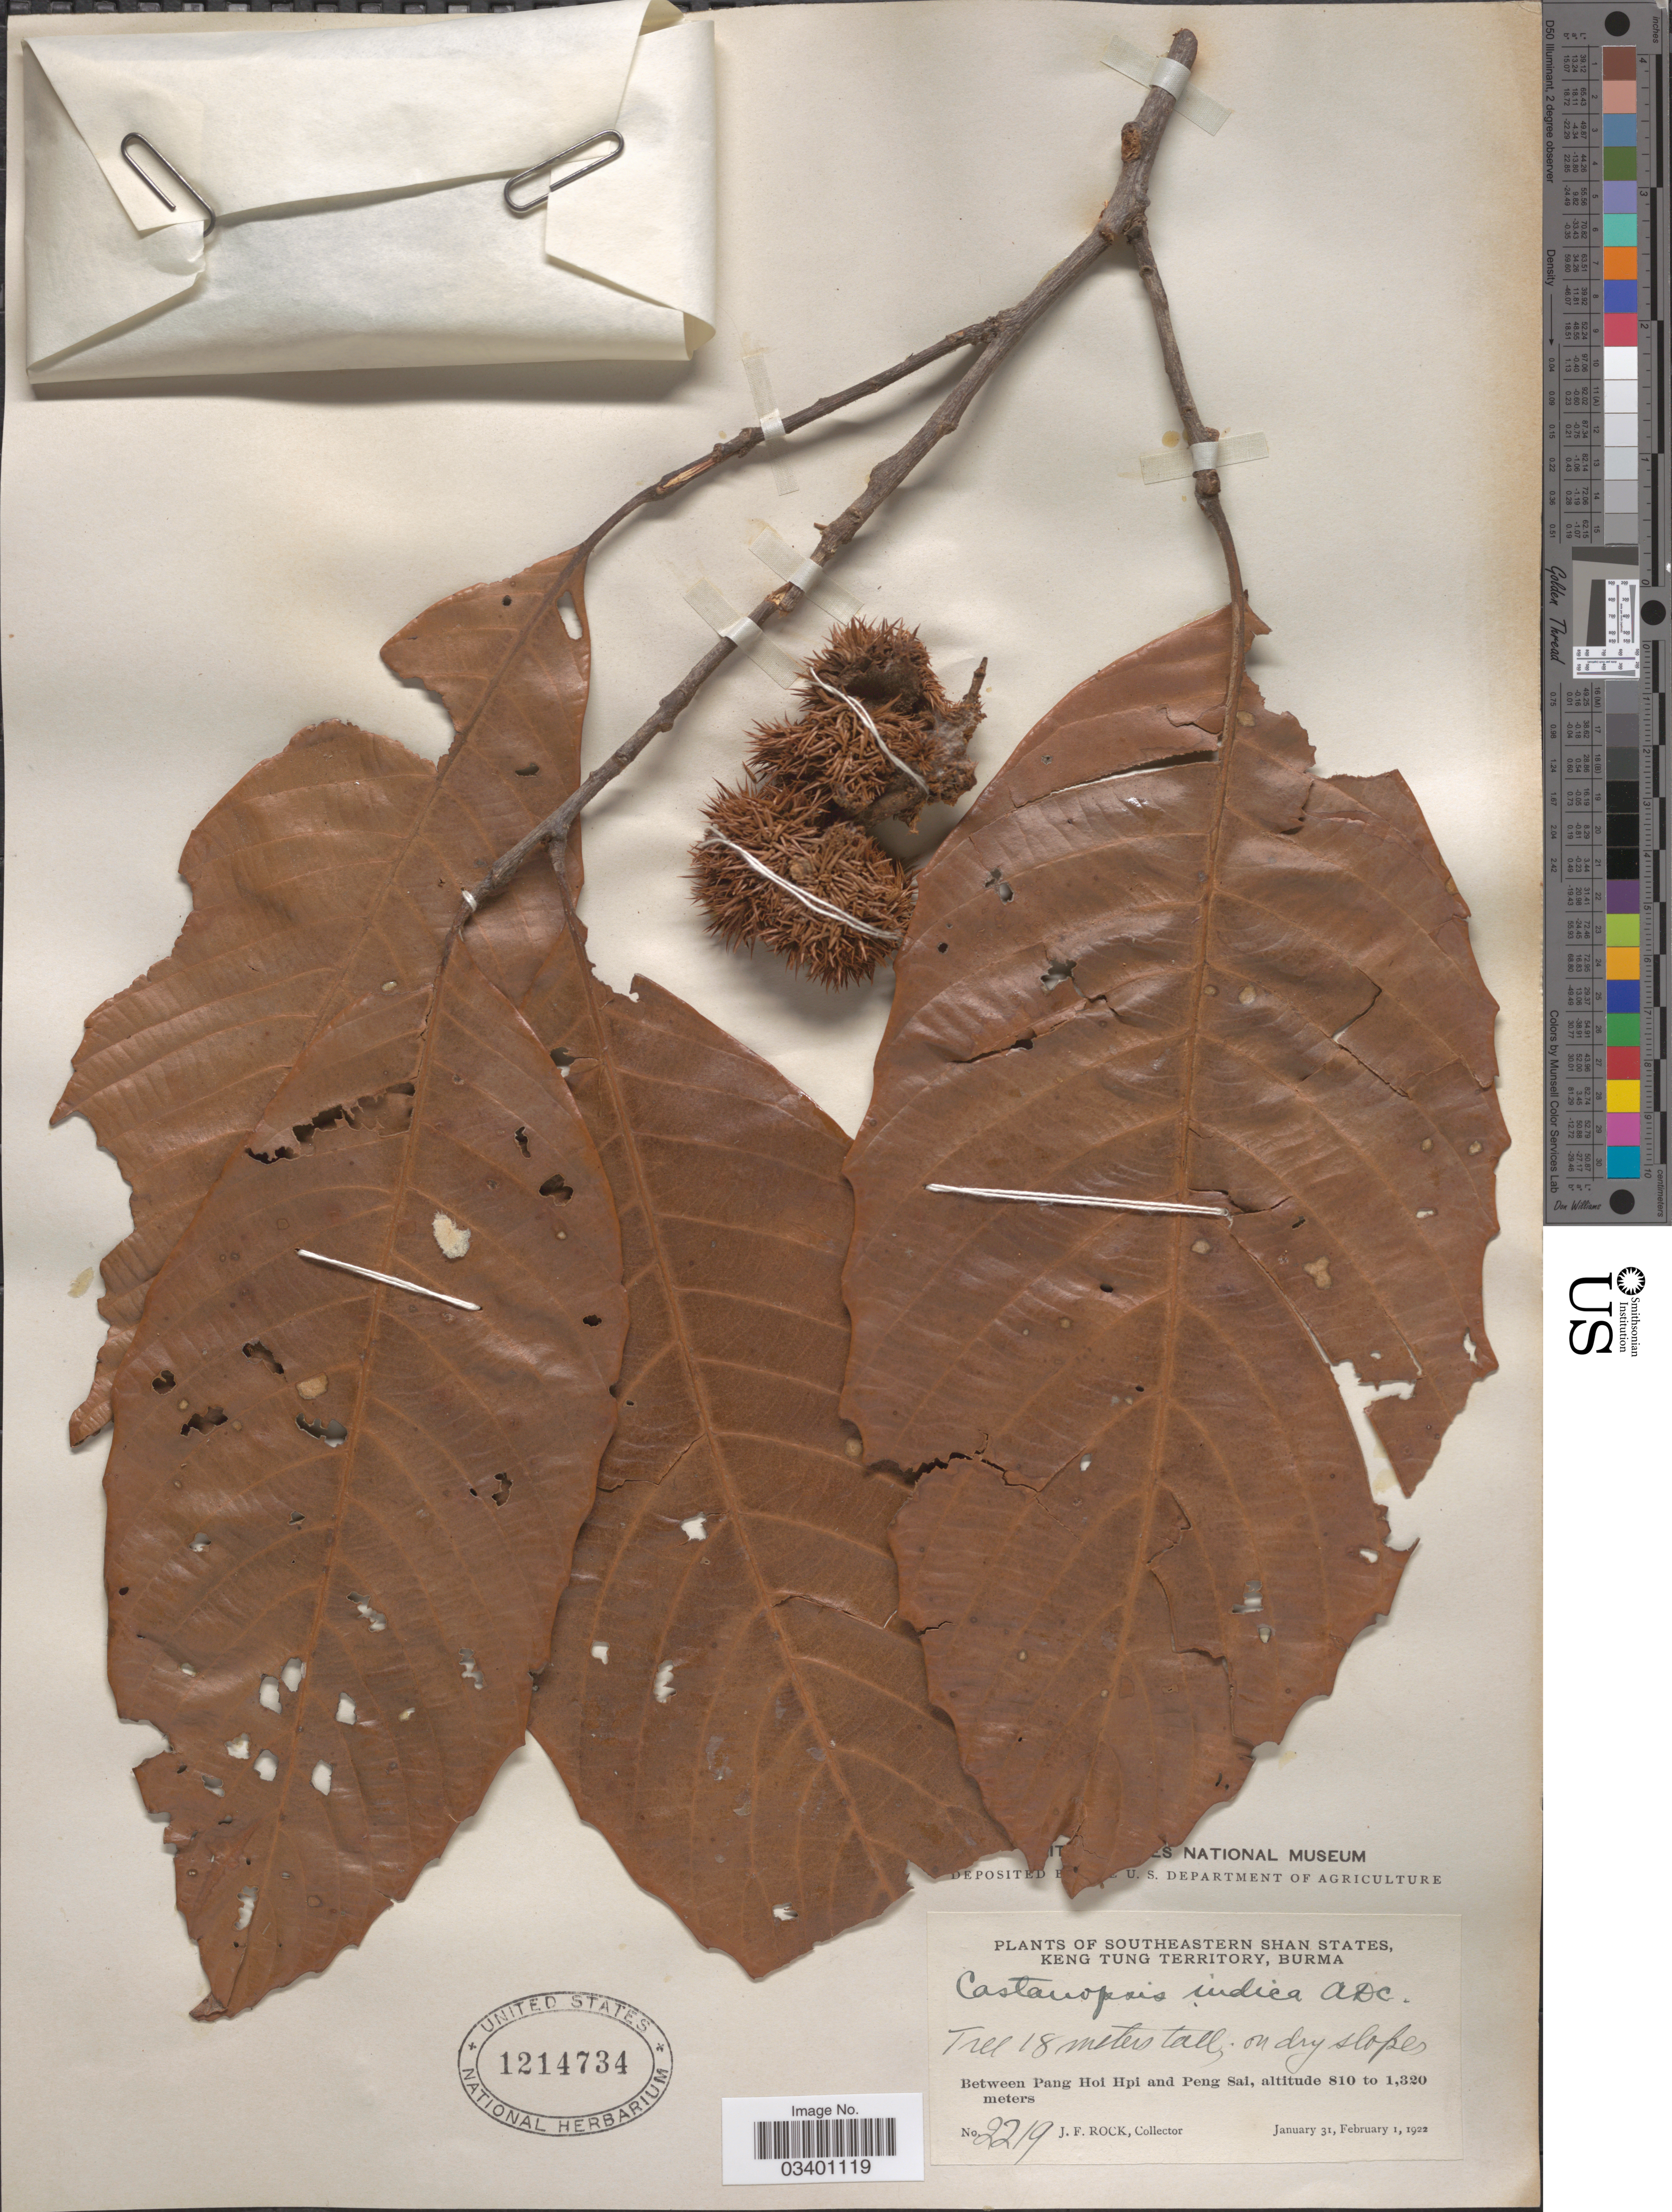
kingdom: Plantae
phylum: Tracheophyta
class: Magnoliopsida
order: Fagales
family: Fagaceae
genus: Castanopsis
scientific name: Castanopsis indica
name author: (Roxb.) A. DC.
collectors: J. Rock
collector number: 2219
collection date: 1922-01-31/1922-02-01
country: Myanmar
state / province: Shan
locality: Southeastern Shan States, Keng Tung Territory, Burma. Between Pang Hoi Hpi and Peng Sai.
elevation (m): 810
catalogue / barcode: US 1214734